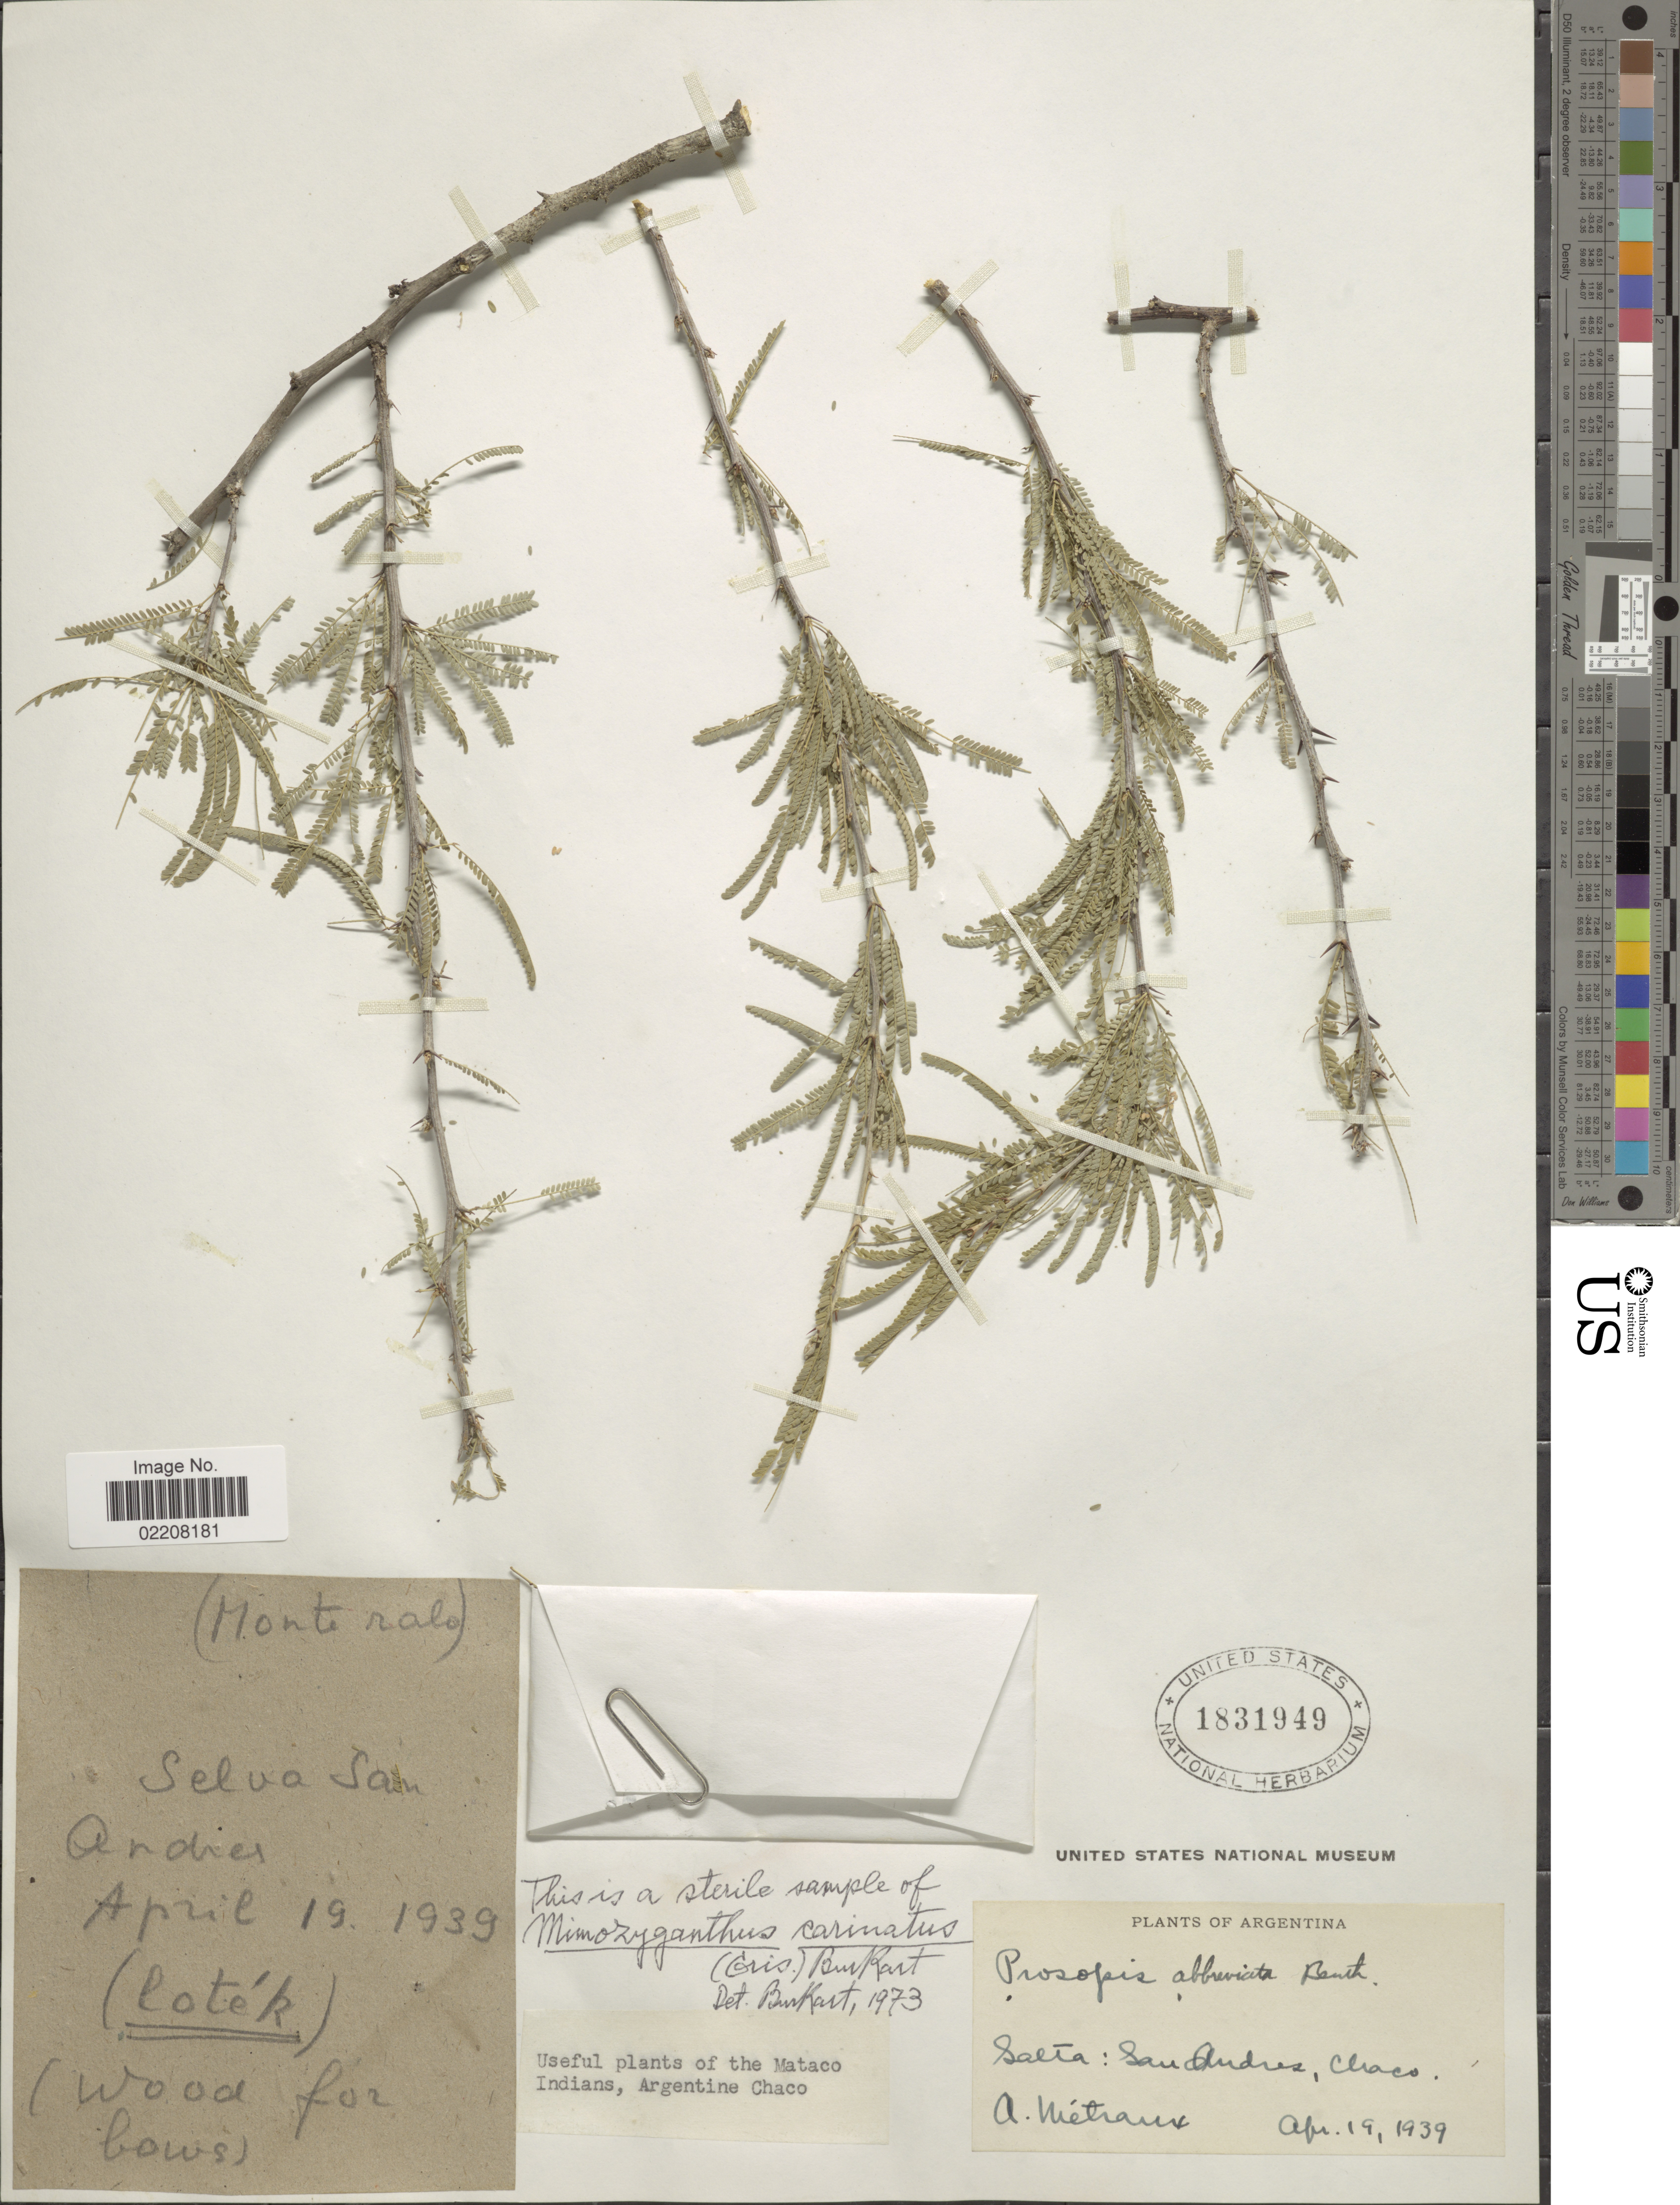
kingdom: Plantae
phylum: Tracheophyta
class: Magnoliopsida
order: Fabales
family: Fabaceae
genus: Mimozyganthus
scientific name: Mimozyganthus carinatus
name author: (Griseb.) Burkart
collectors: A. Metraux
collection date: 1939-04-19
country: Argentina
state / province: Salta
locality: Salta: Selva San Andres, Chaco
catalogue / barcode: US 1831949